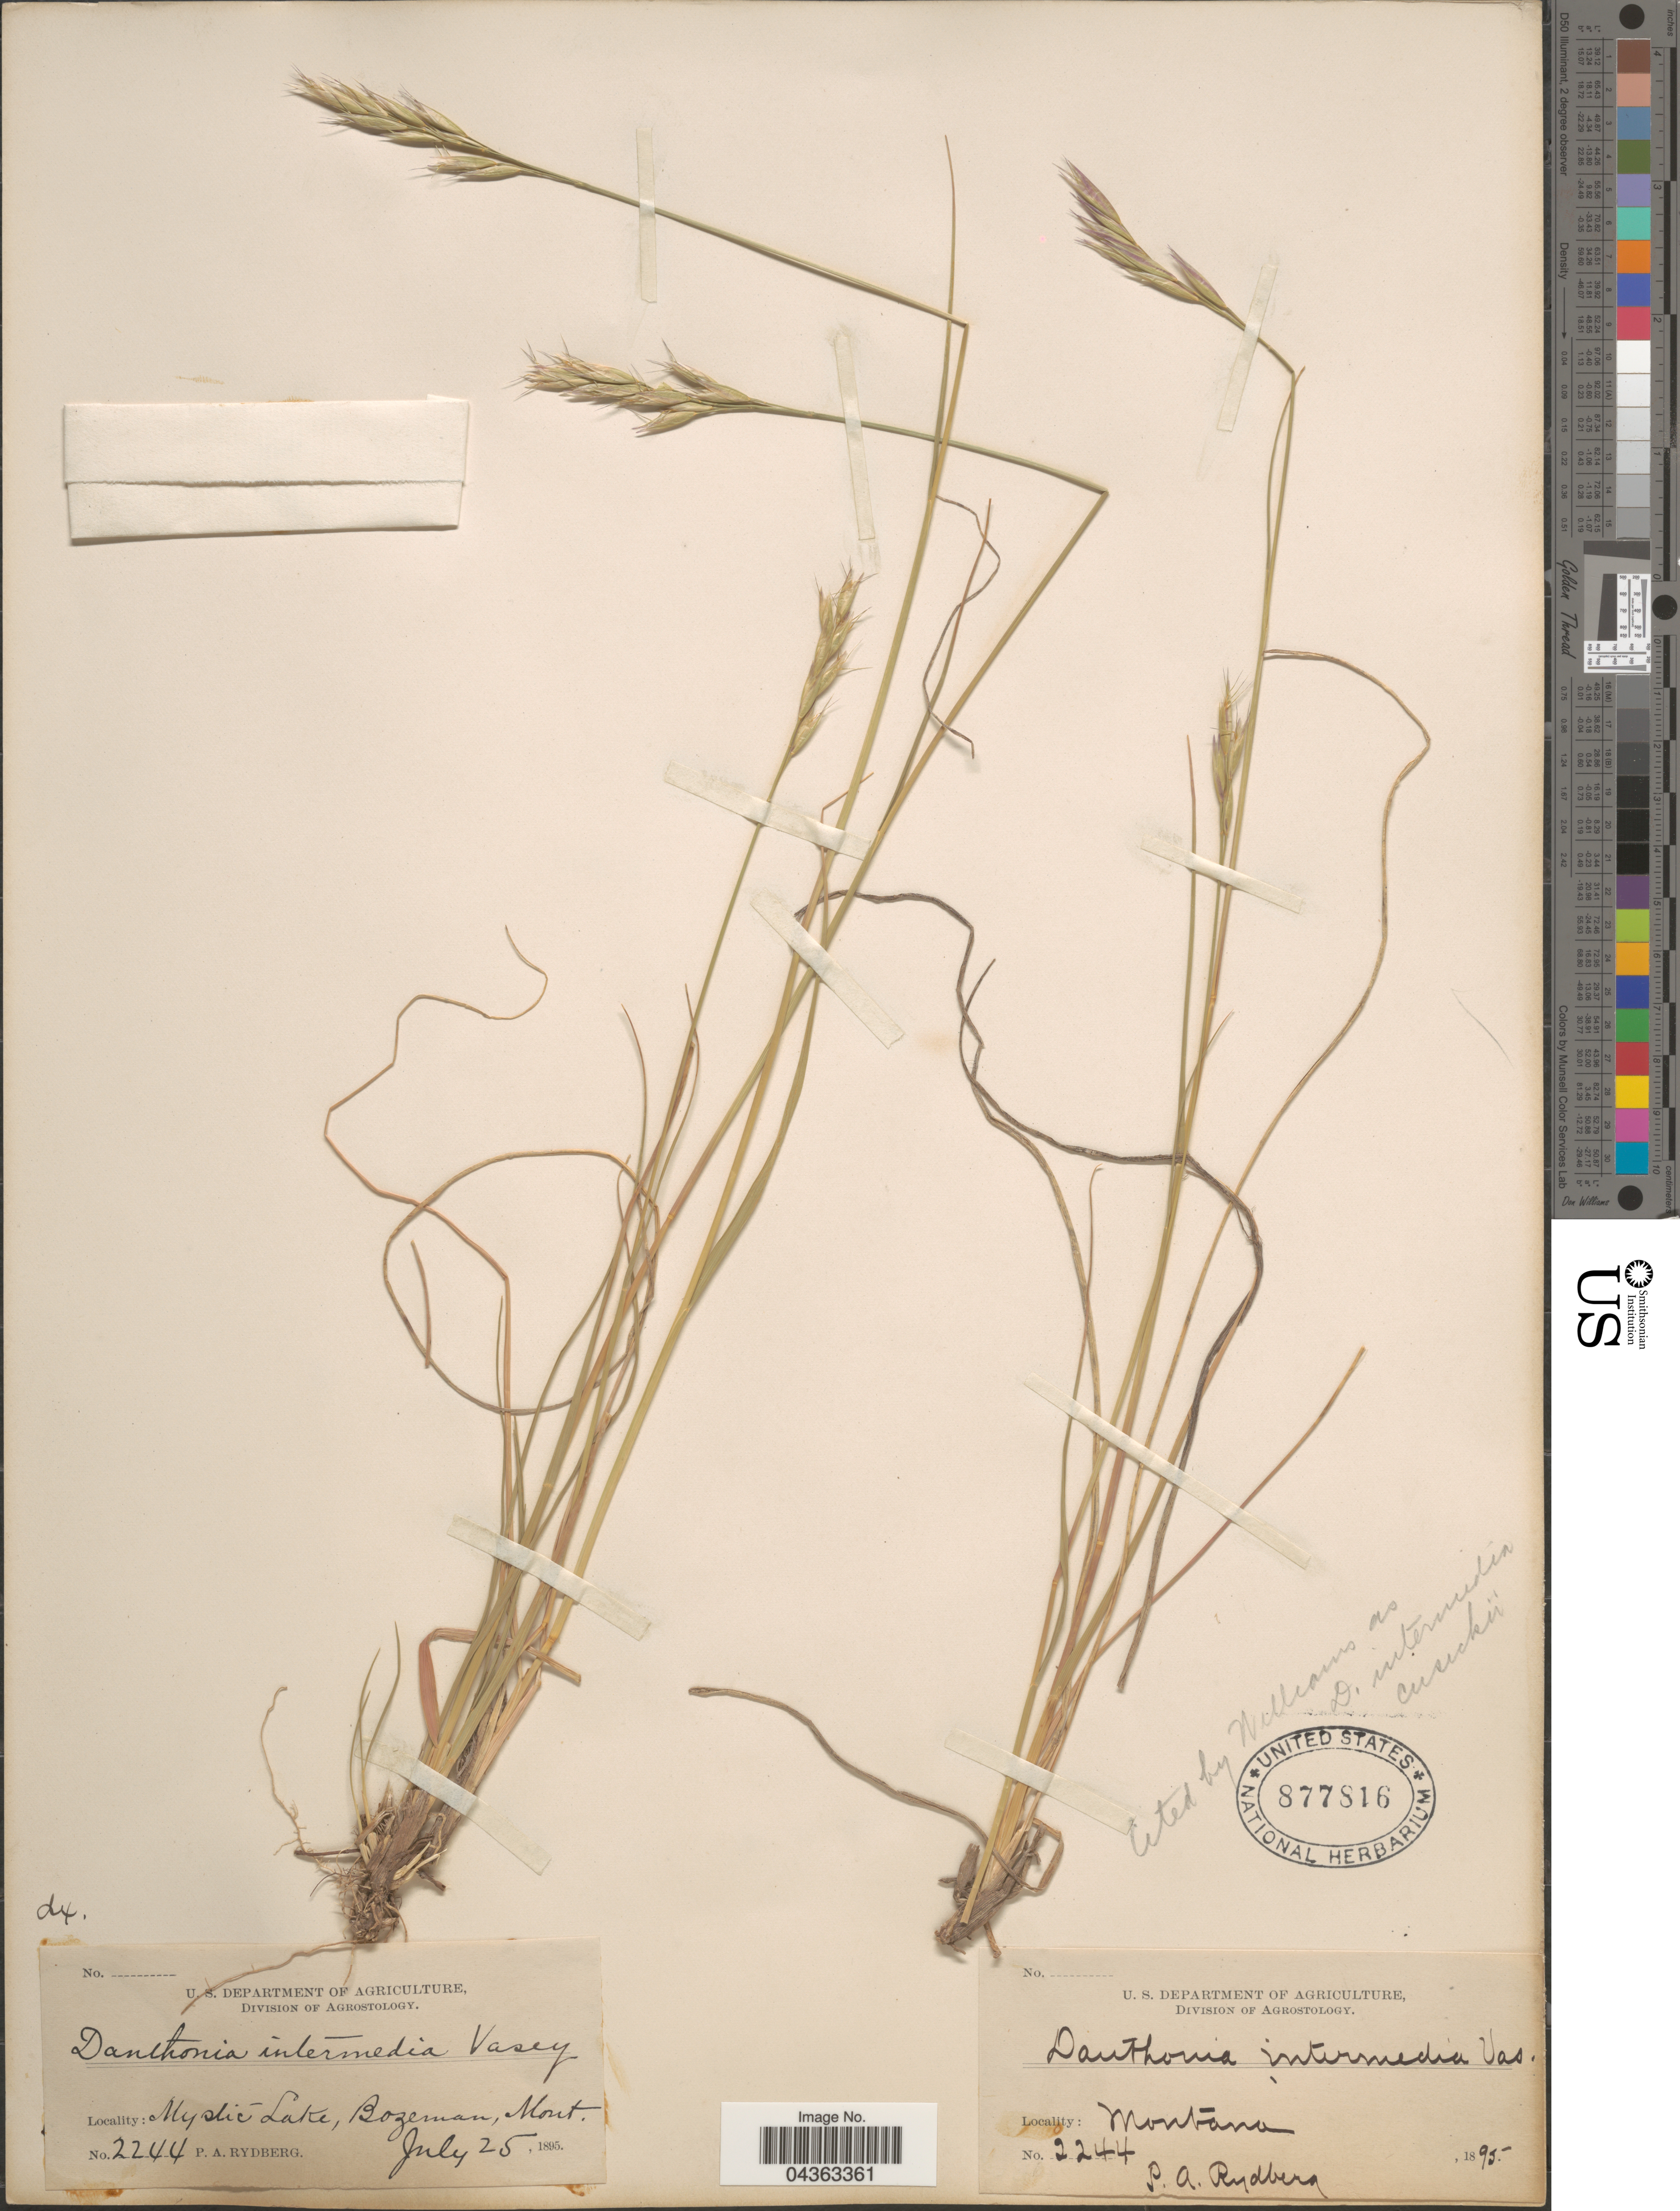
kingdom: Plantae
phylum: Tracheophyta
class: Liliopsida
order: Poales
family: Poaceae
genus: Danthonia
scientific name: Danthonia intermedia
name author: Vasey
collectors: P. A. Rydberg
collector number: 2244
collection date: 1895-07-25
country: United States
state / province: Montana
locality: Mystic Lake, Bozeman.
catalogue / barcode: US 877816